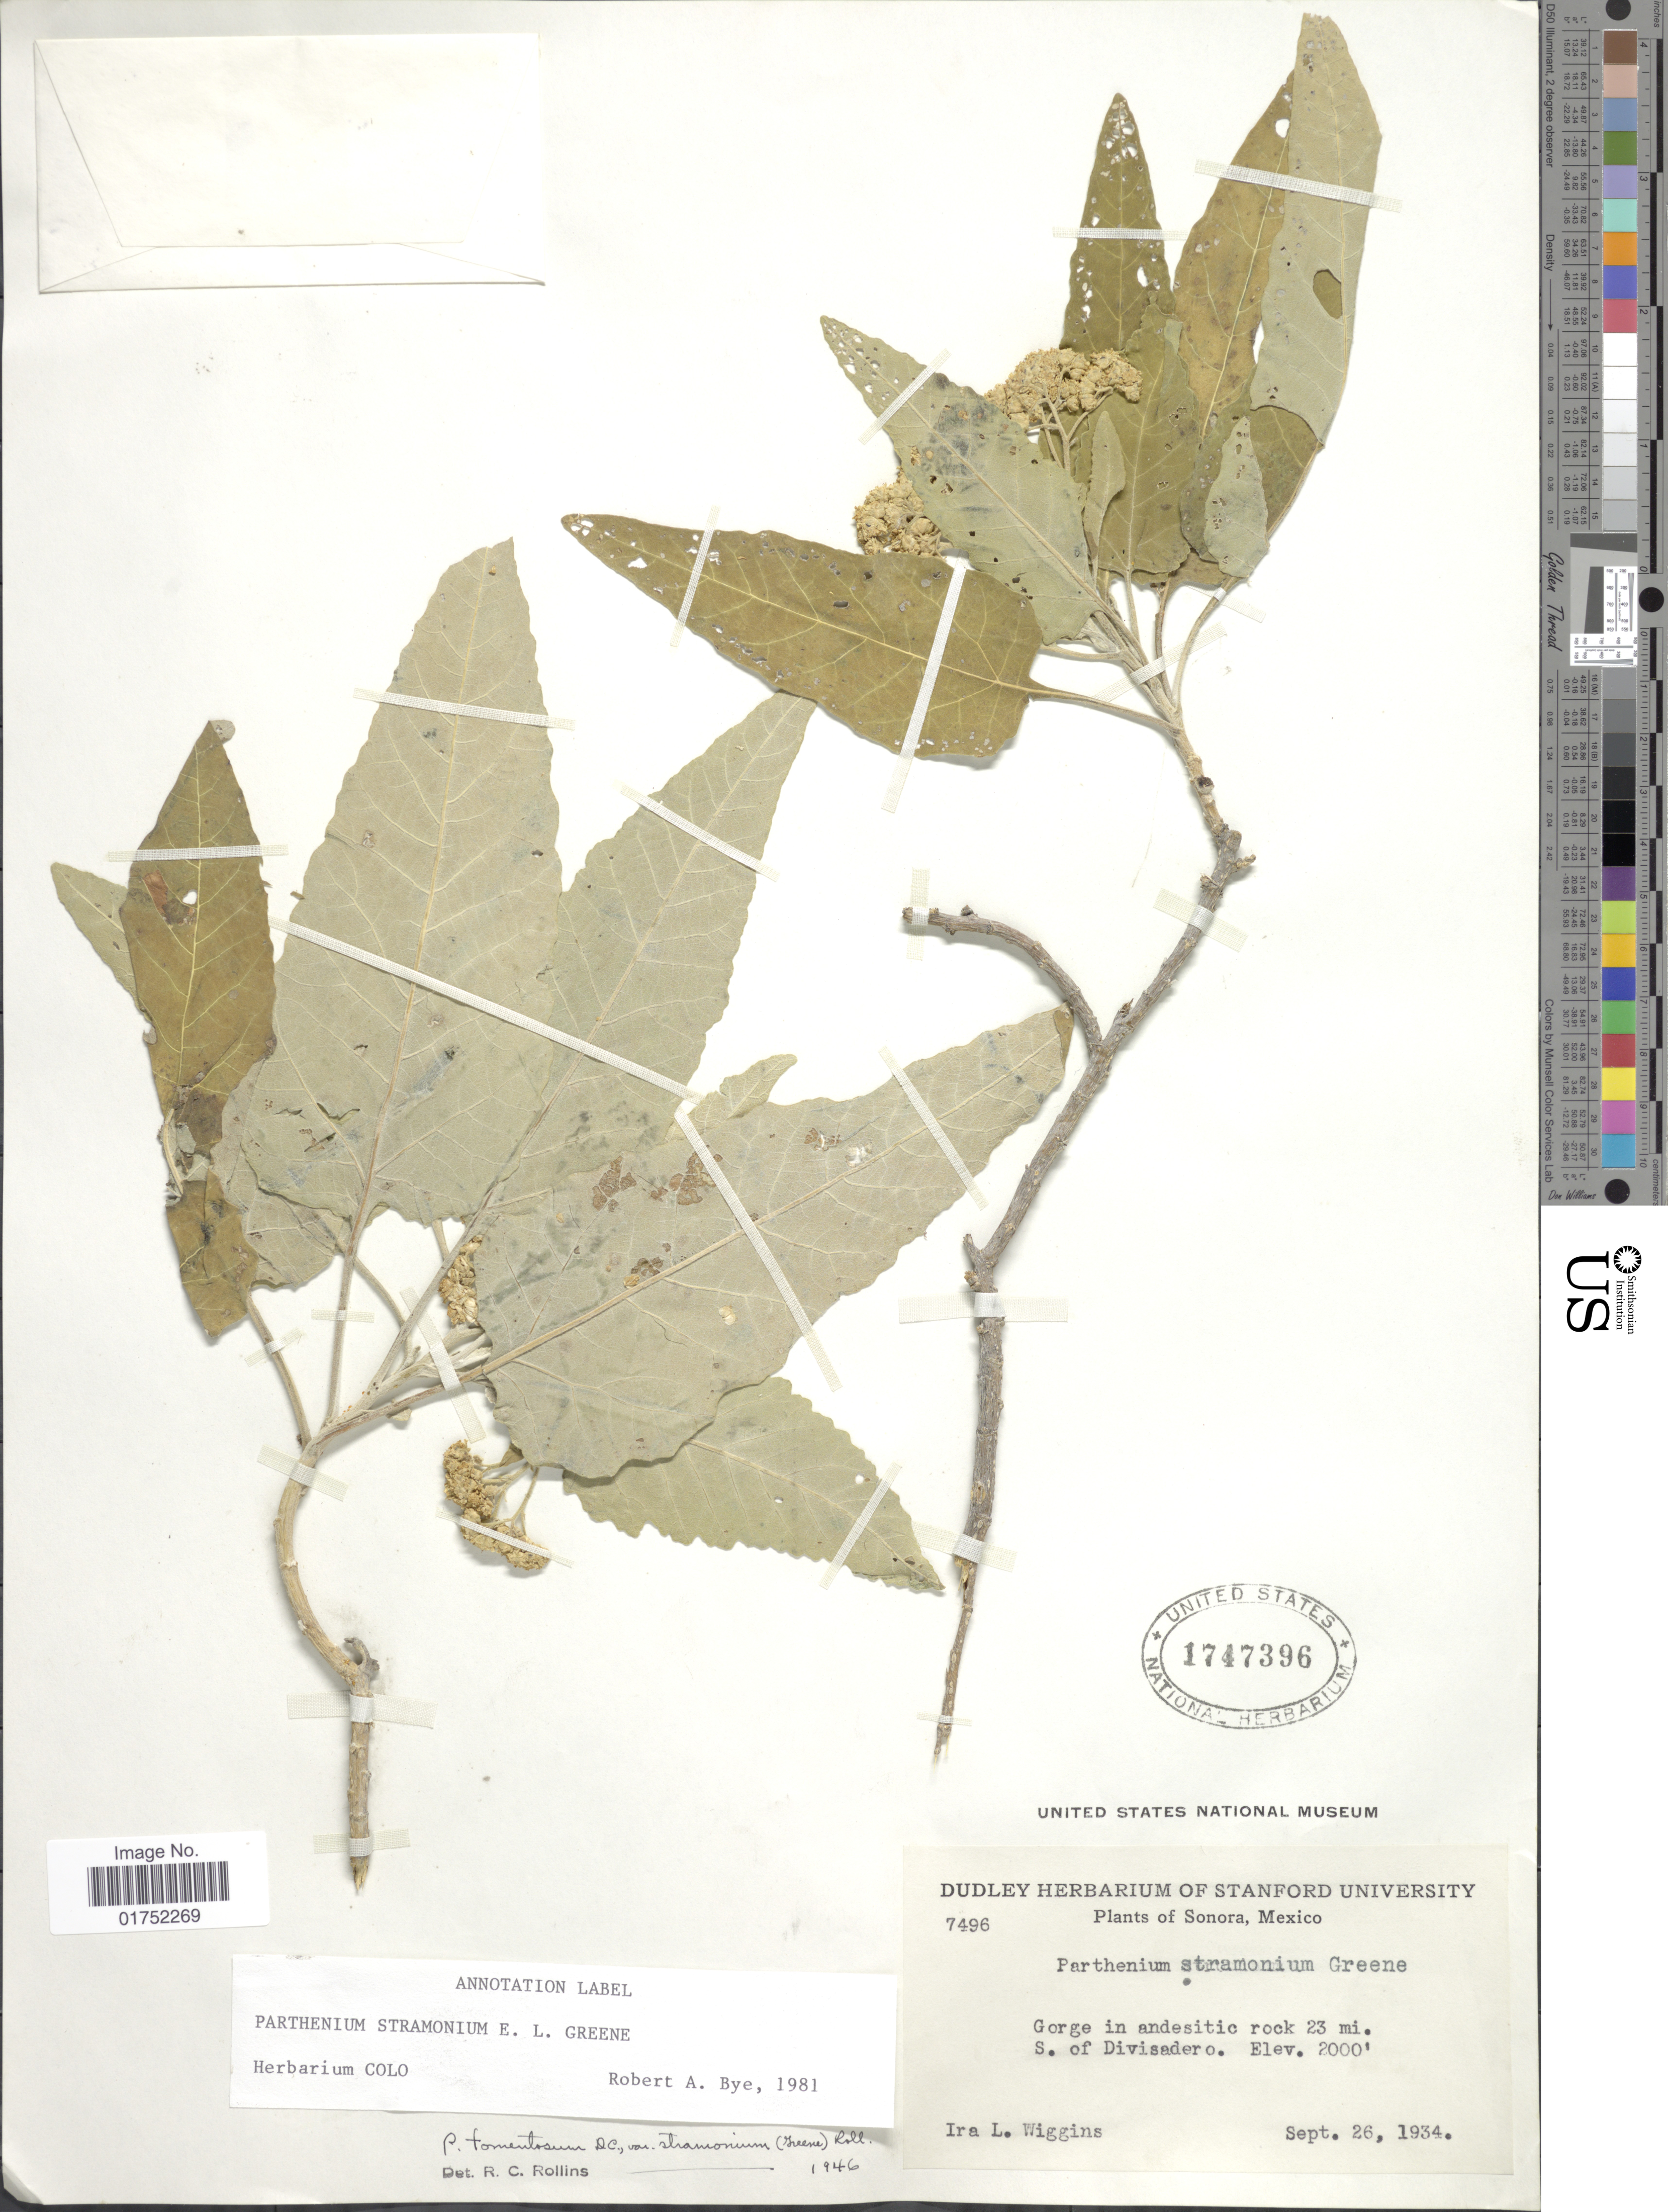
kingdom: Plantae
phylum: Tracheophyta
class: Magnoliopsida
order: Asterales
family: Asteraceae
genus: Parthenium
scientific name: Parthenium stramonium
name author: Greene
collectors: I. L. Wiggins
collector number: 7496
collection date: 1934-09-26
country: Mexico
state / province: Sonora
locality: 23 mi S of Divisadero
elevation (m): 610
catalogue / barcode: US 1747396